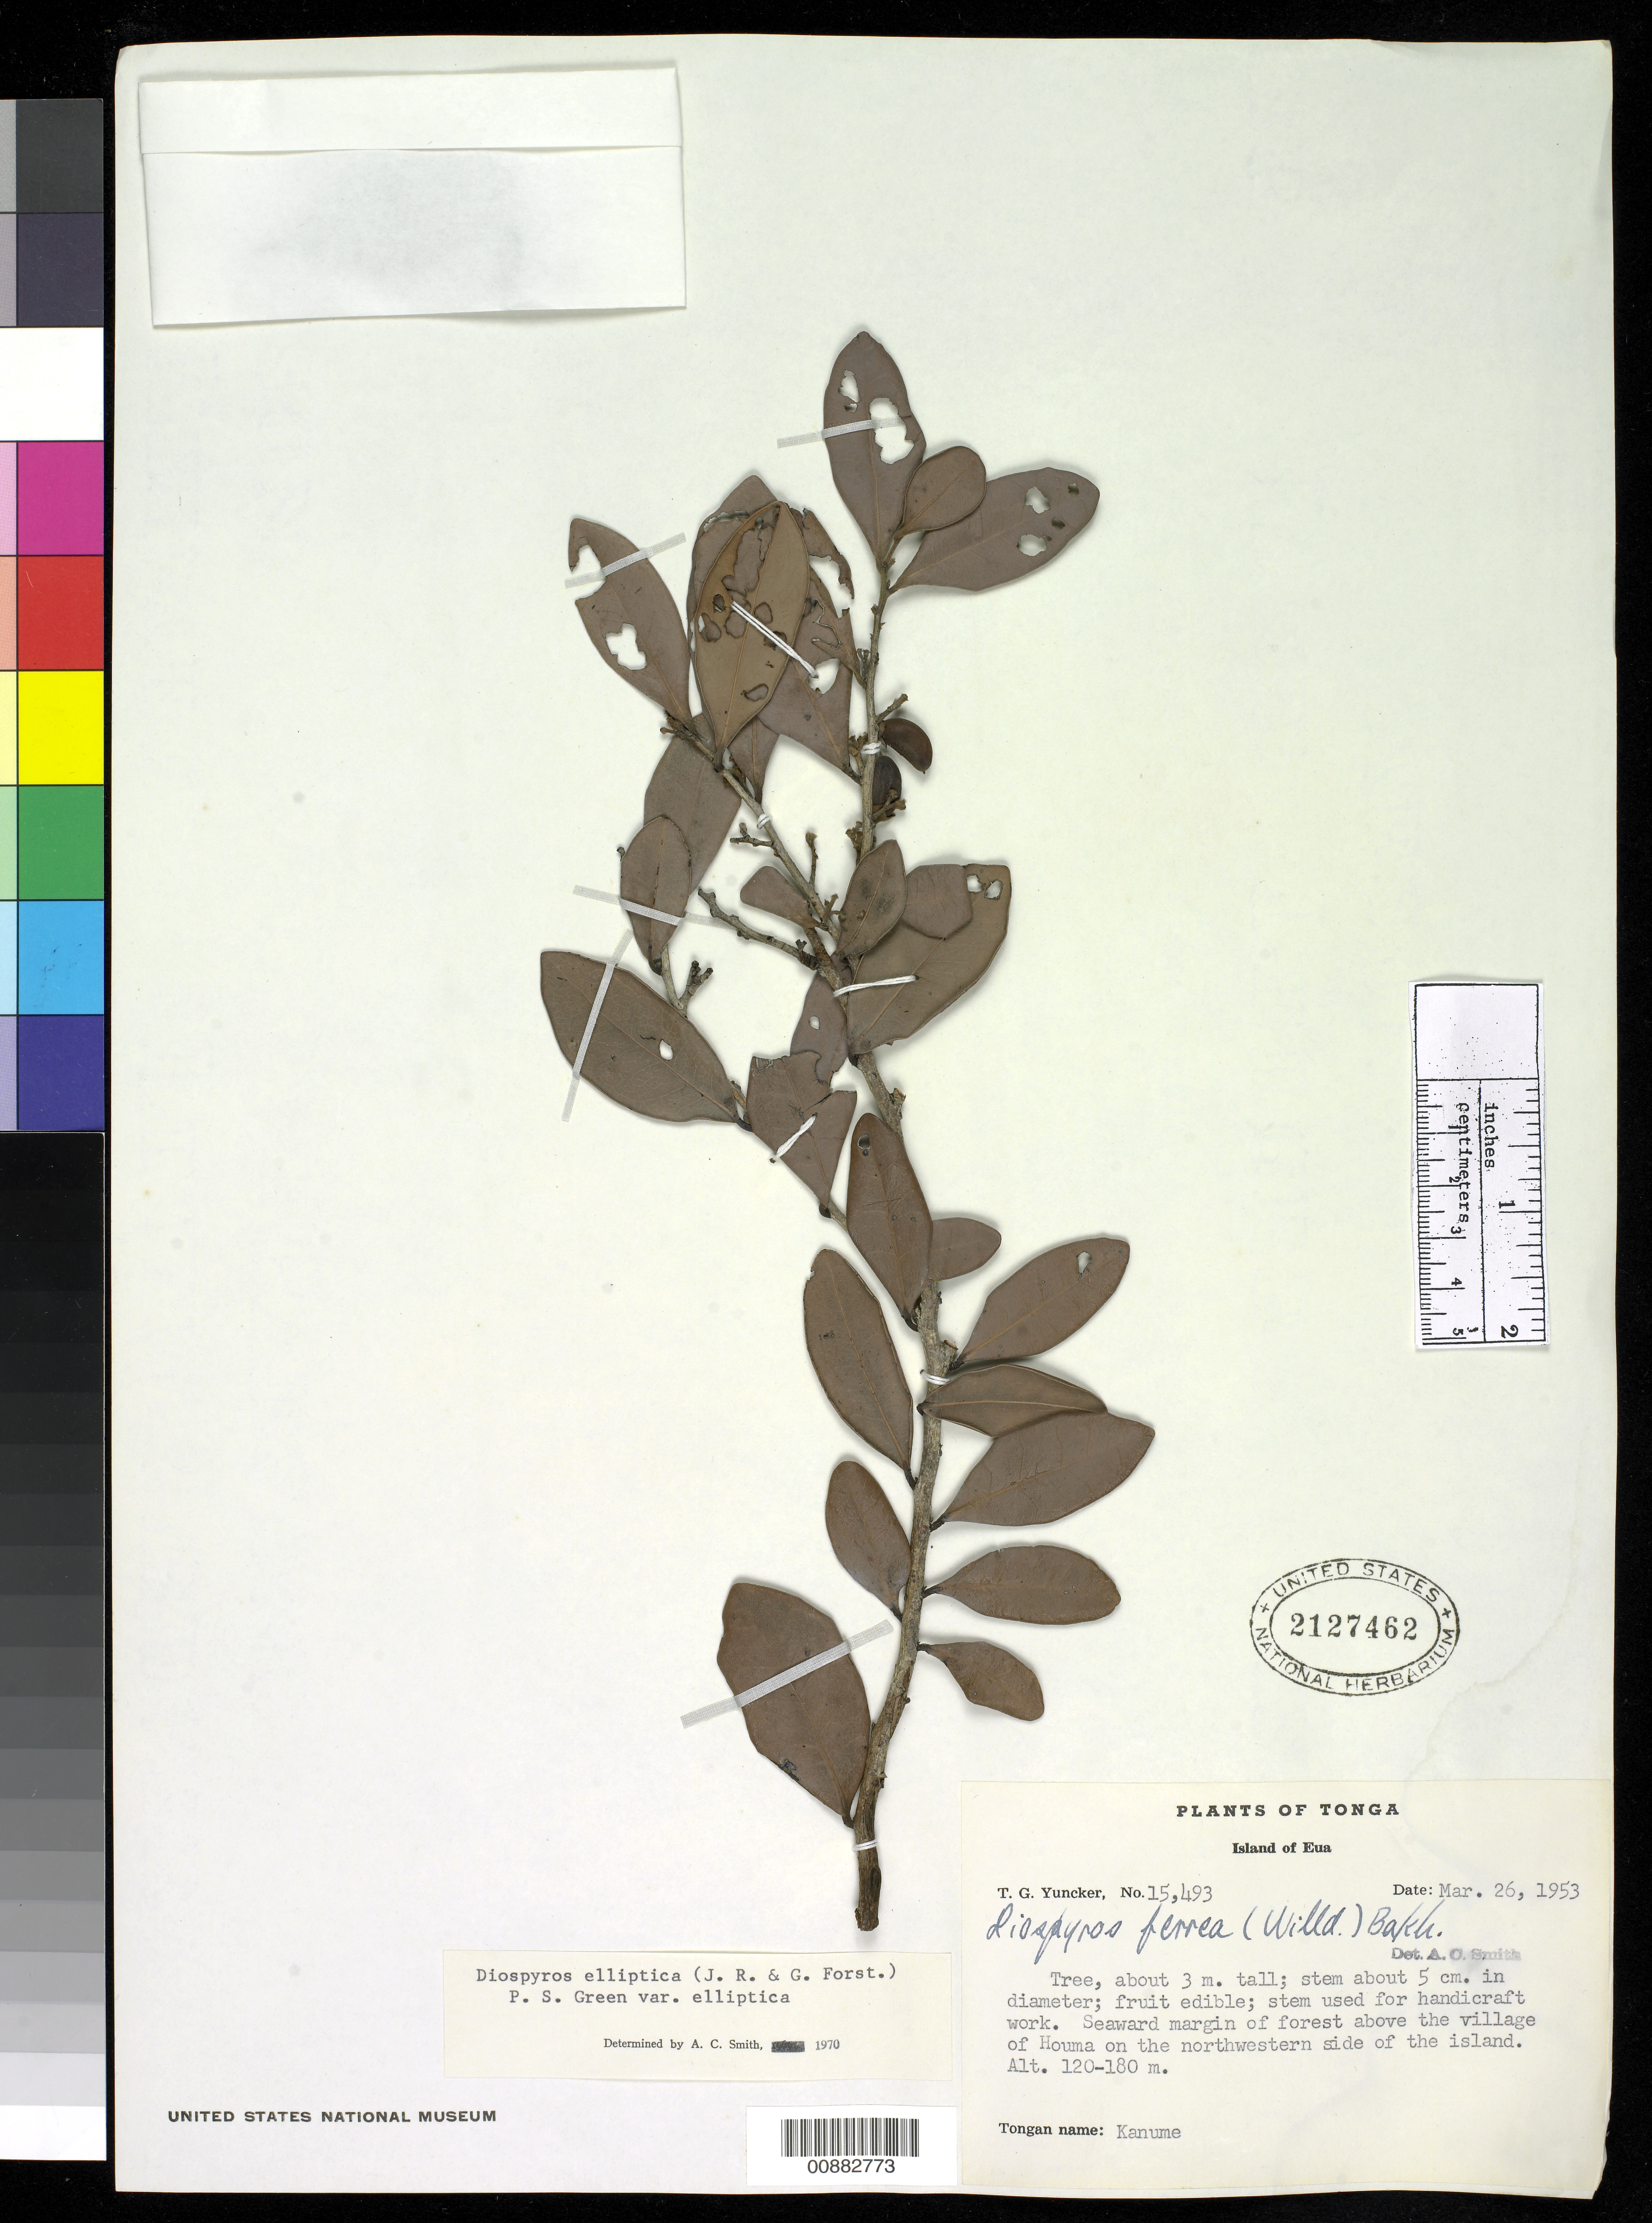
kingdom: Plantae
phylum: Tracheophyta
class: Magnoliopsida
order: Ericales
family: Ebenaceae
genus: Diospyros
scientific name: Diospyros elliptica var. elliptica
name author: P.S. Green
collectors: T. G. Yuncker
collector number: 15493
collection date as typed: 26 Mar 1953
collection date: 1953-03-26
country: Tonga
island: Eua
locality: Forest above village of Houma on NW side of island.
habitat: Seaward margin of forest.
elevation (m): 120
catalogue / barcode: US 2127462